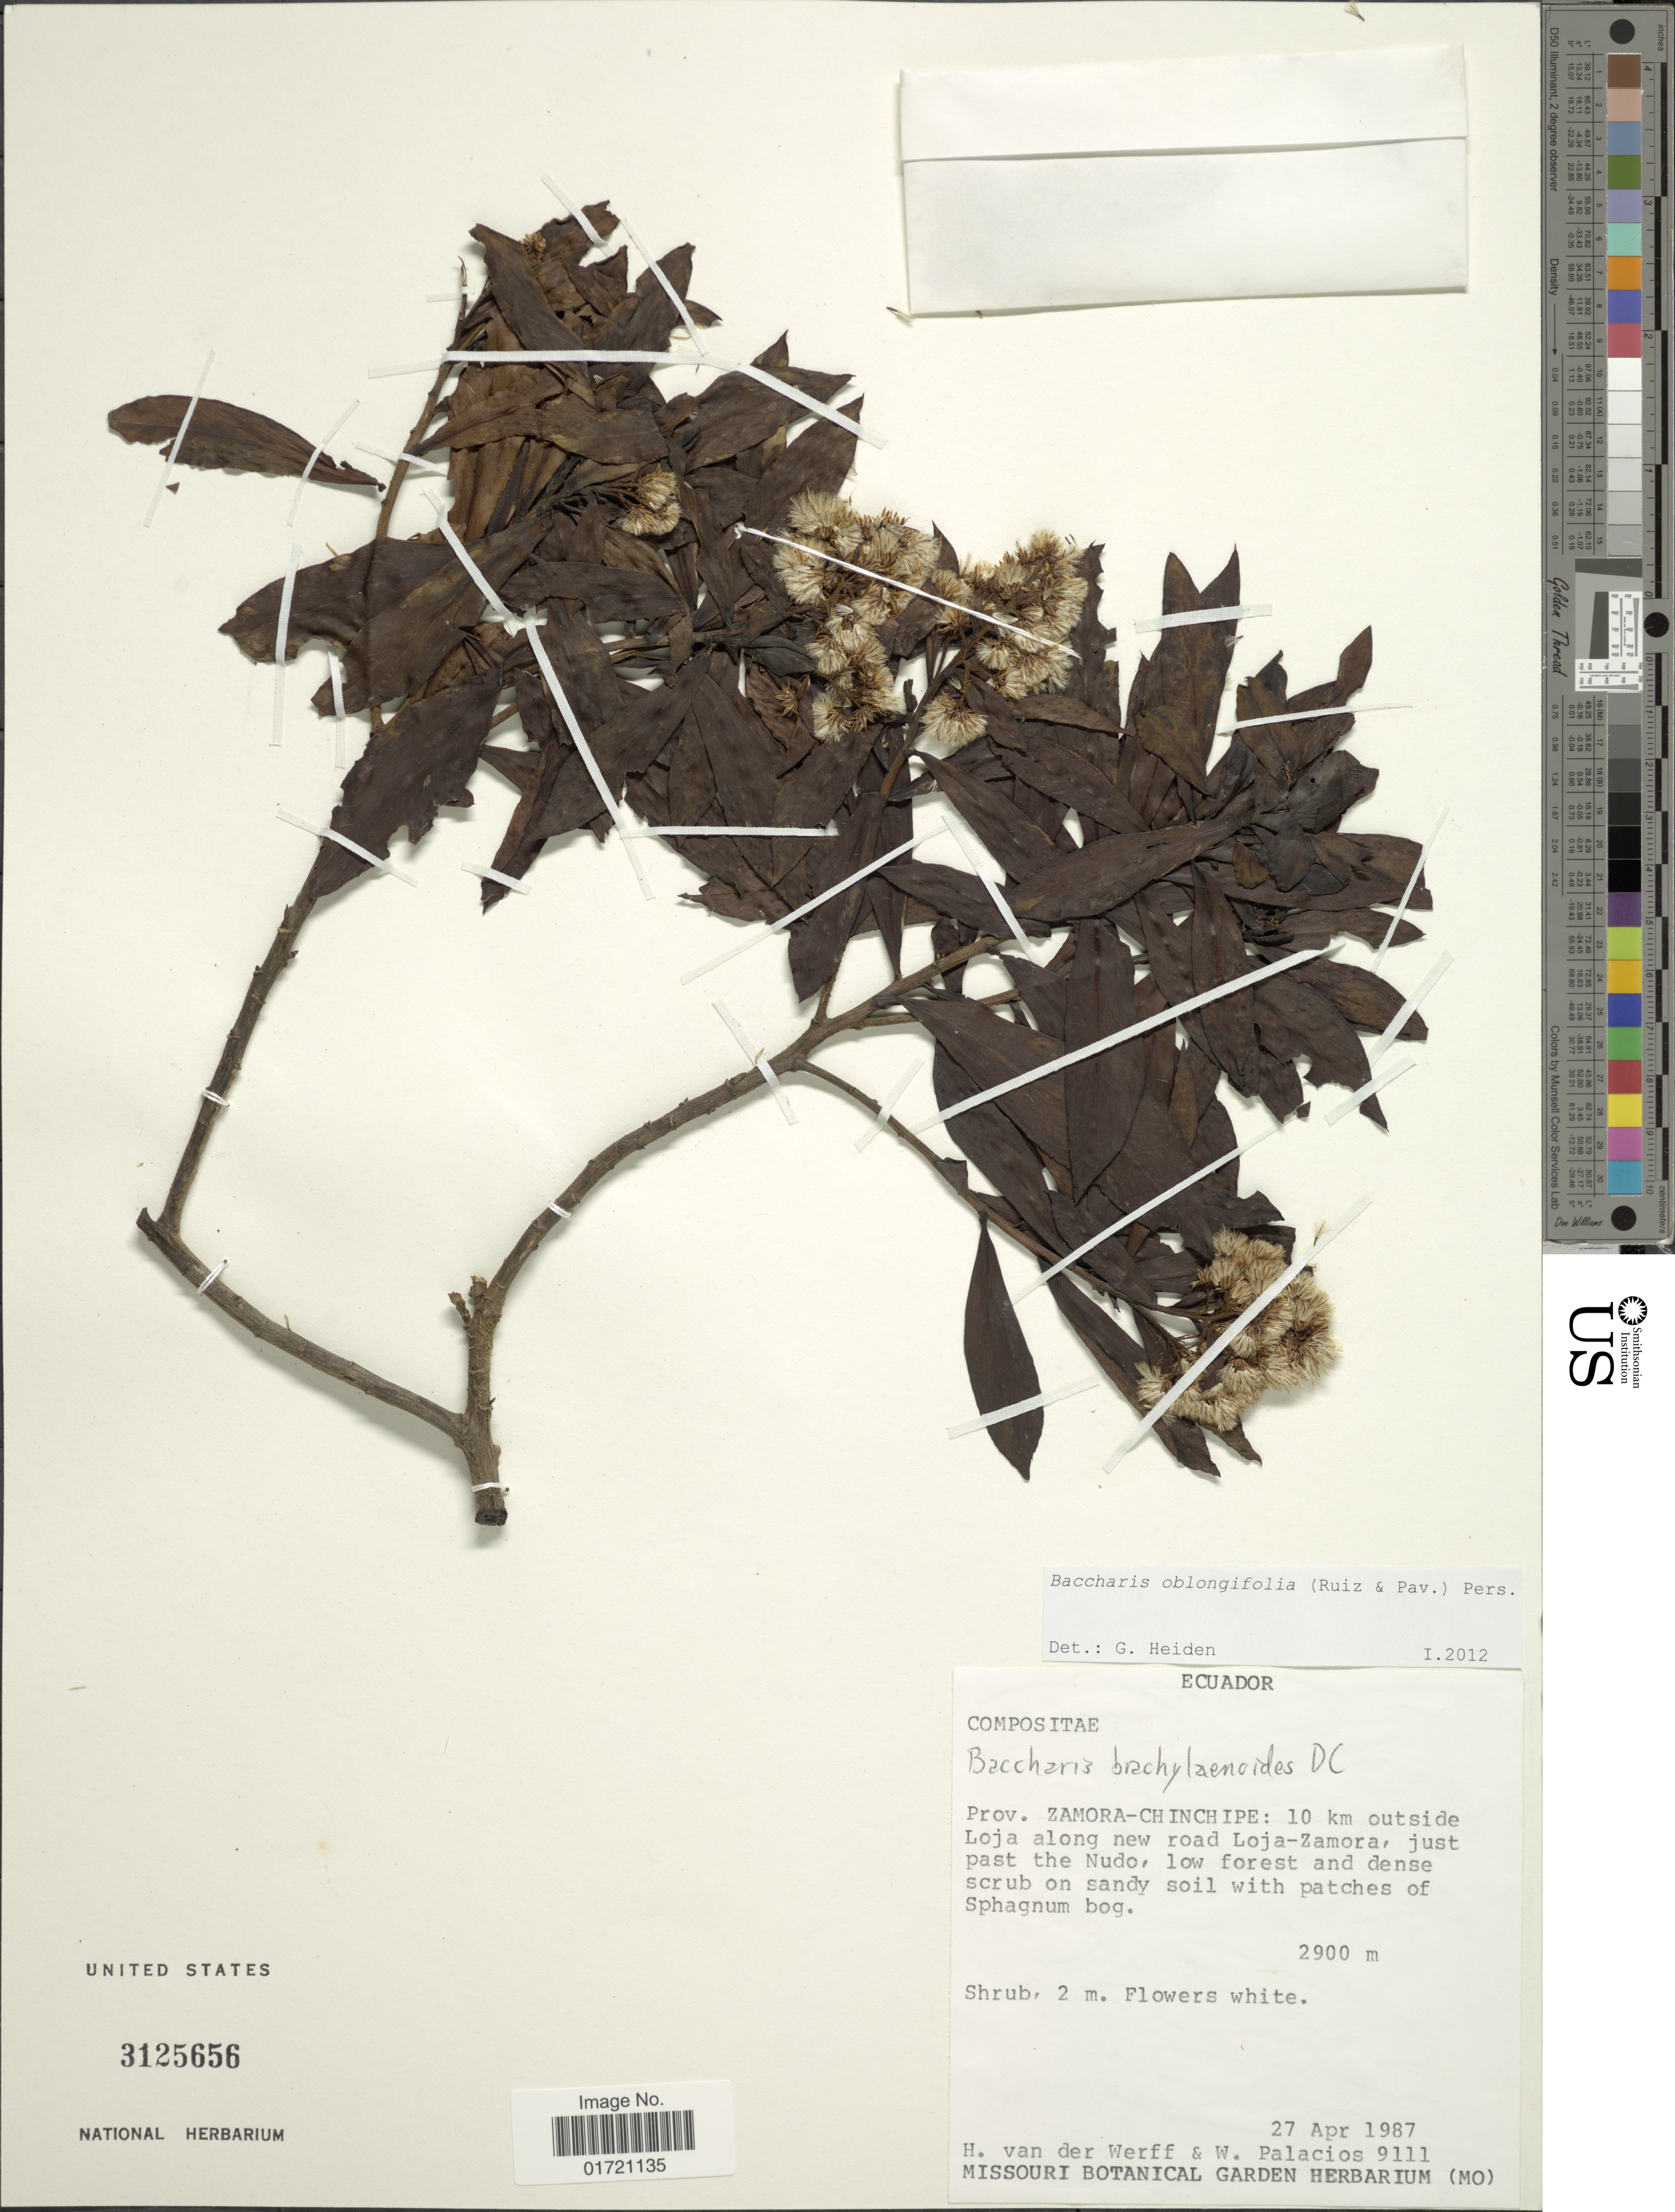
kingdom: Plantae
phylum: Tracheophyta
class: Magnoliopsida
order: Asterales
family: Asteraceae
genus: Baccharis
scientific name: Baccharis oblongifolia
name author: (Ruiz & Pav.) Pers.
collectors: H. van der Werff & W. Palacios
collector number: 9111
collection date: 1987-04-27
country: Ecuador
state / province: Zamora-Chinchipe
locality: Prov. Zamora-Chinchipe: 10 km outside Loja along new road Loja-Zamora, just past the Nudo, low forest and dense scrub on sandy soil with patches of Sphagnum bog.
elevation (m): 2900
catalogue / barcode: US 3125656